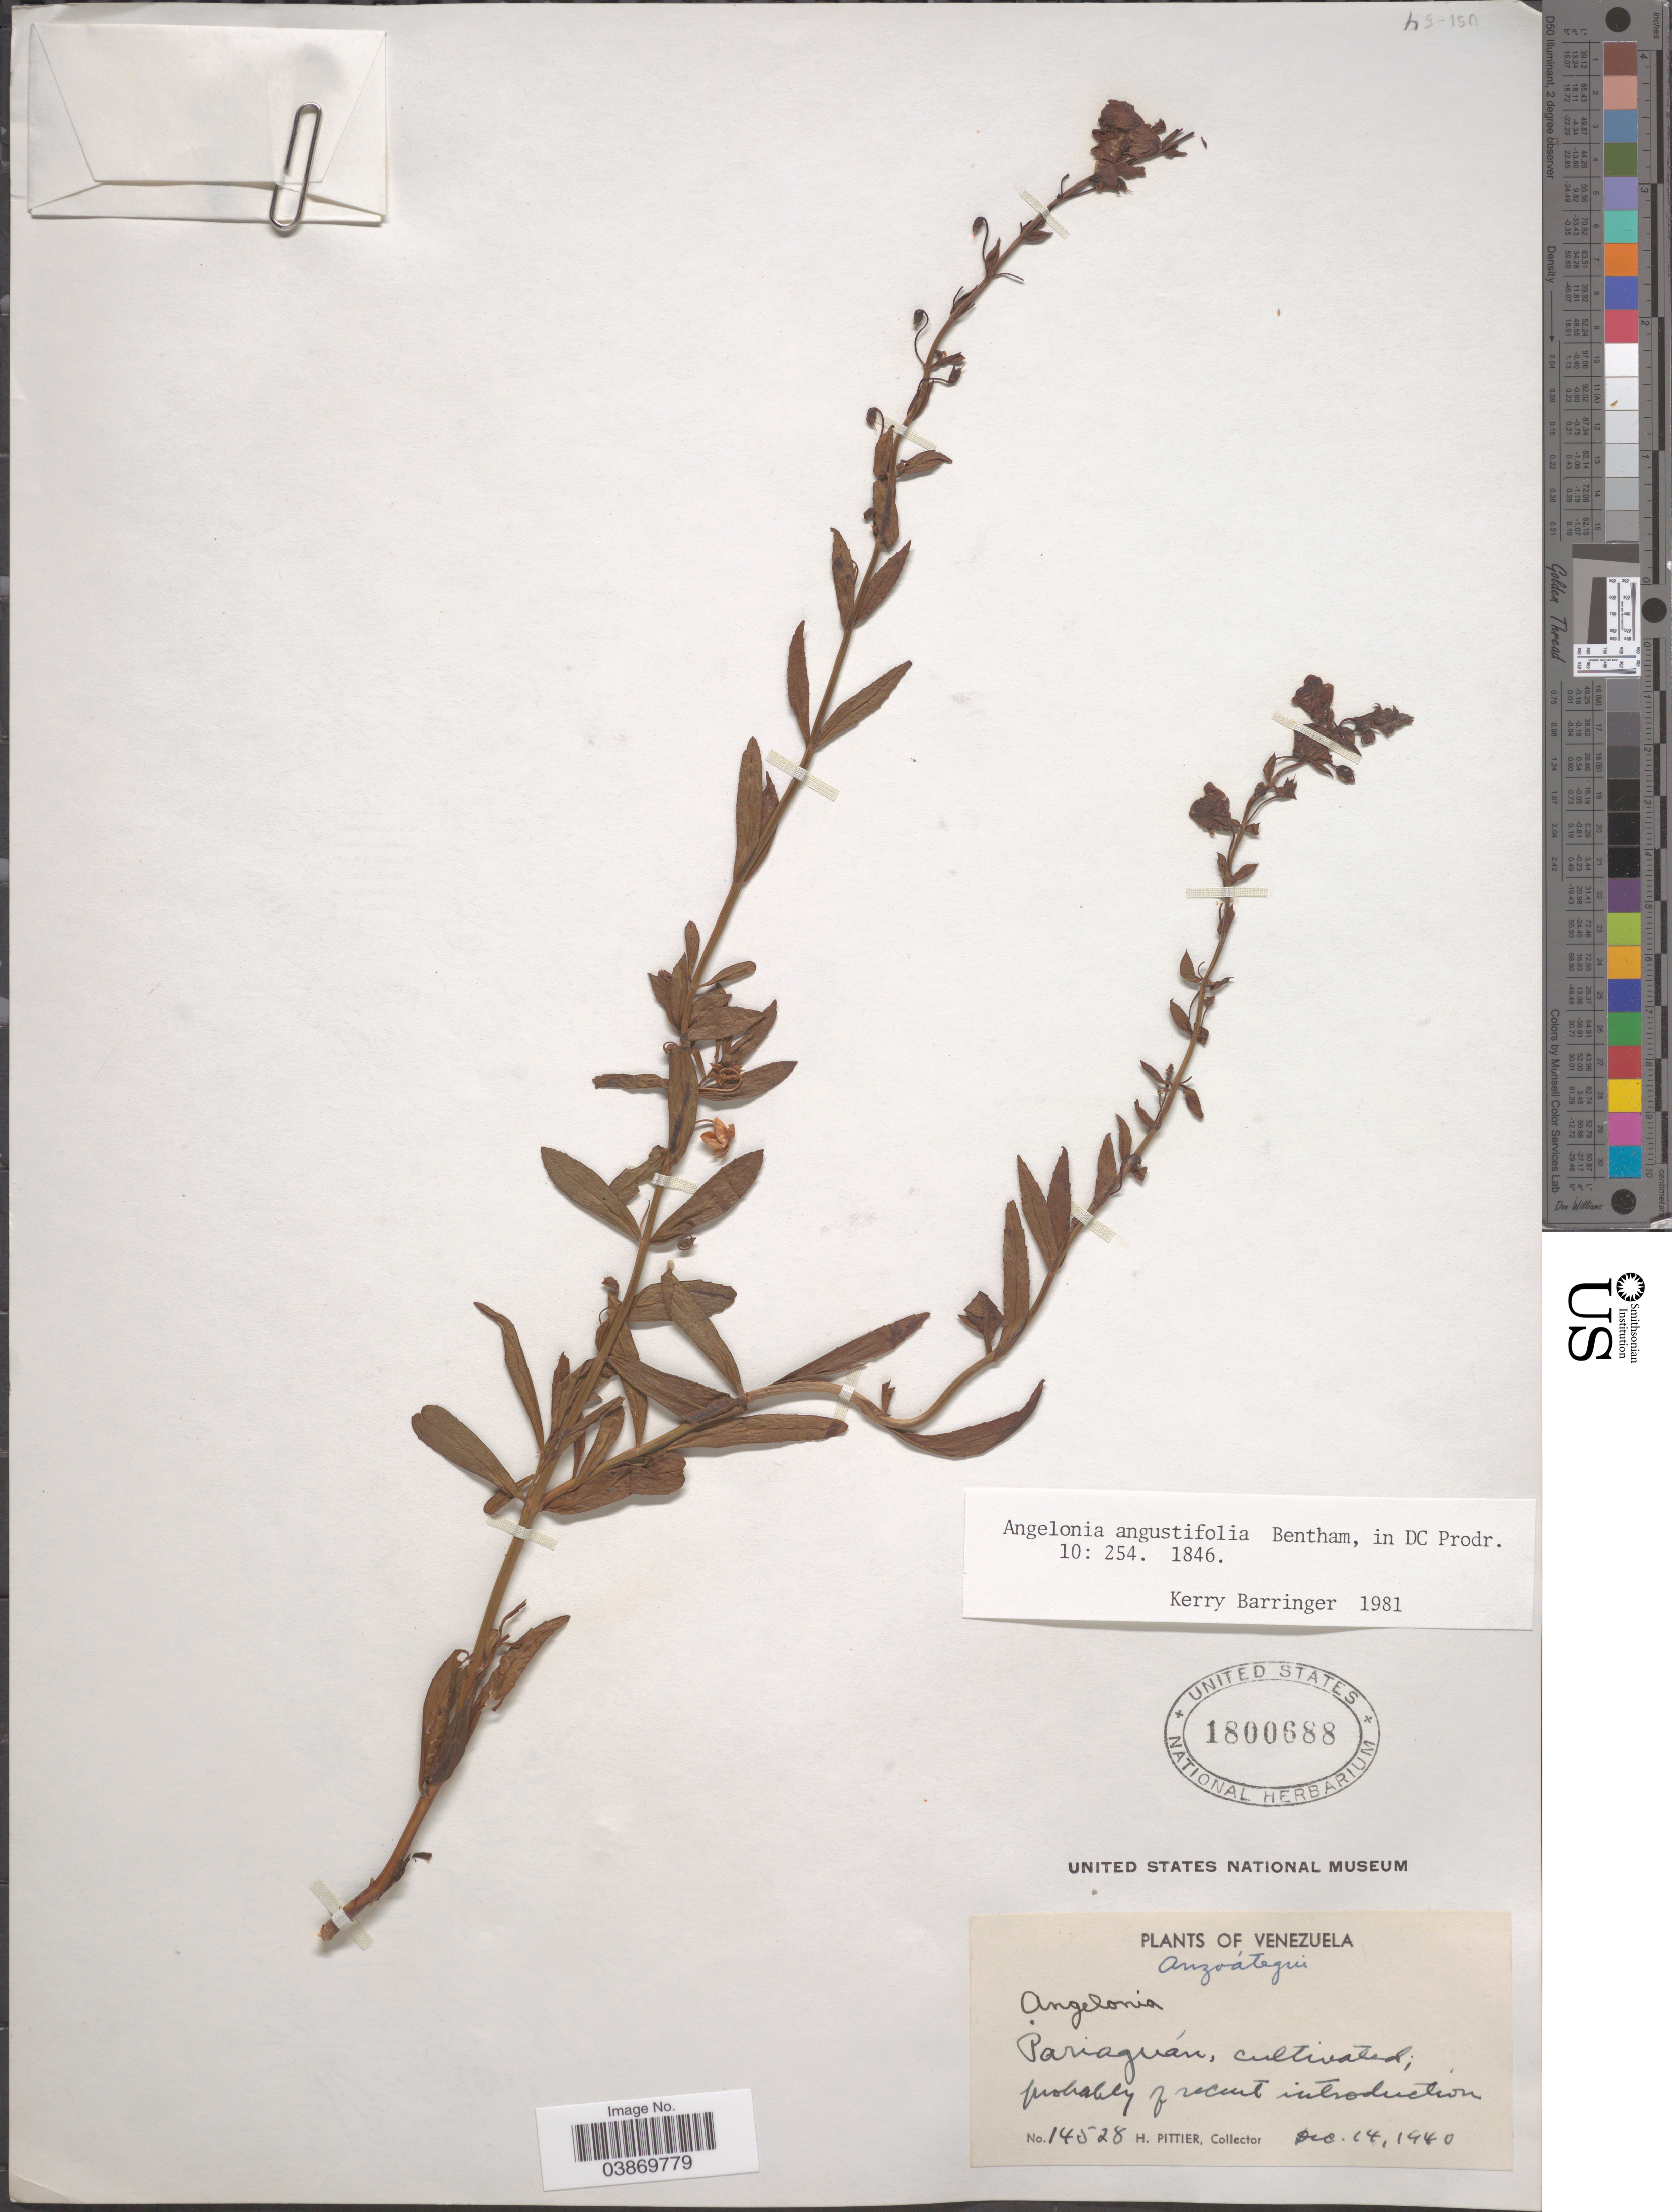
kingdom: Plantae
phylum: Tracheophyta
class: Magnoliopsida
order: Lamiales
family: Plantaginaceae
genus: Angelonia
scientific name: Angelonia angustifolia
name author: Benth.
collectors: H. F. Pittier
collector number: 14528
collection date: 1940-12-14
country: Venezuela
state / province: Anzoategui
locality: Pariaguán.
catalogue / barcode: US 1800688